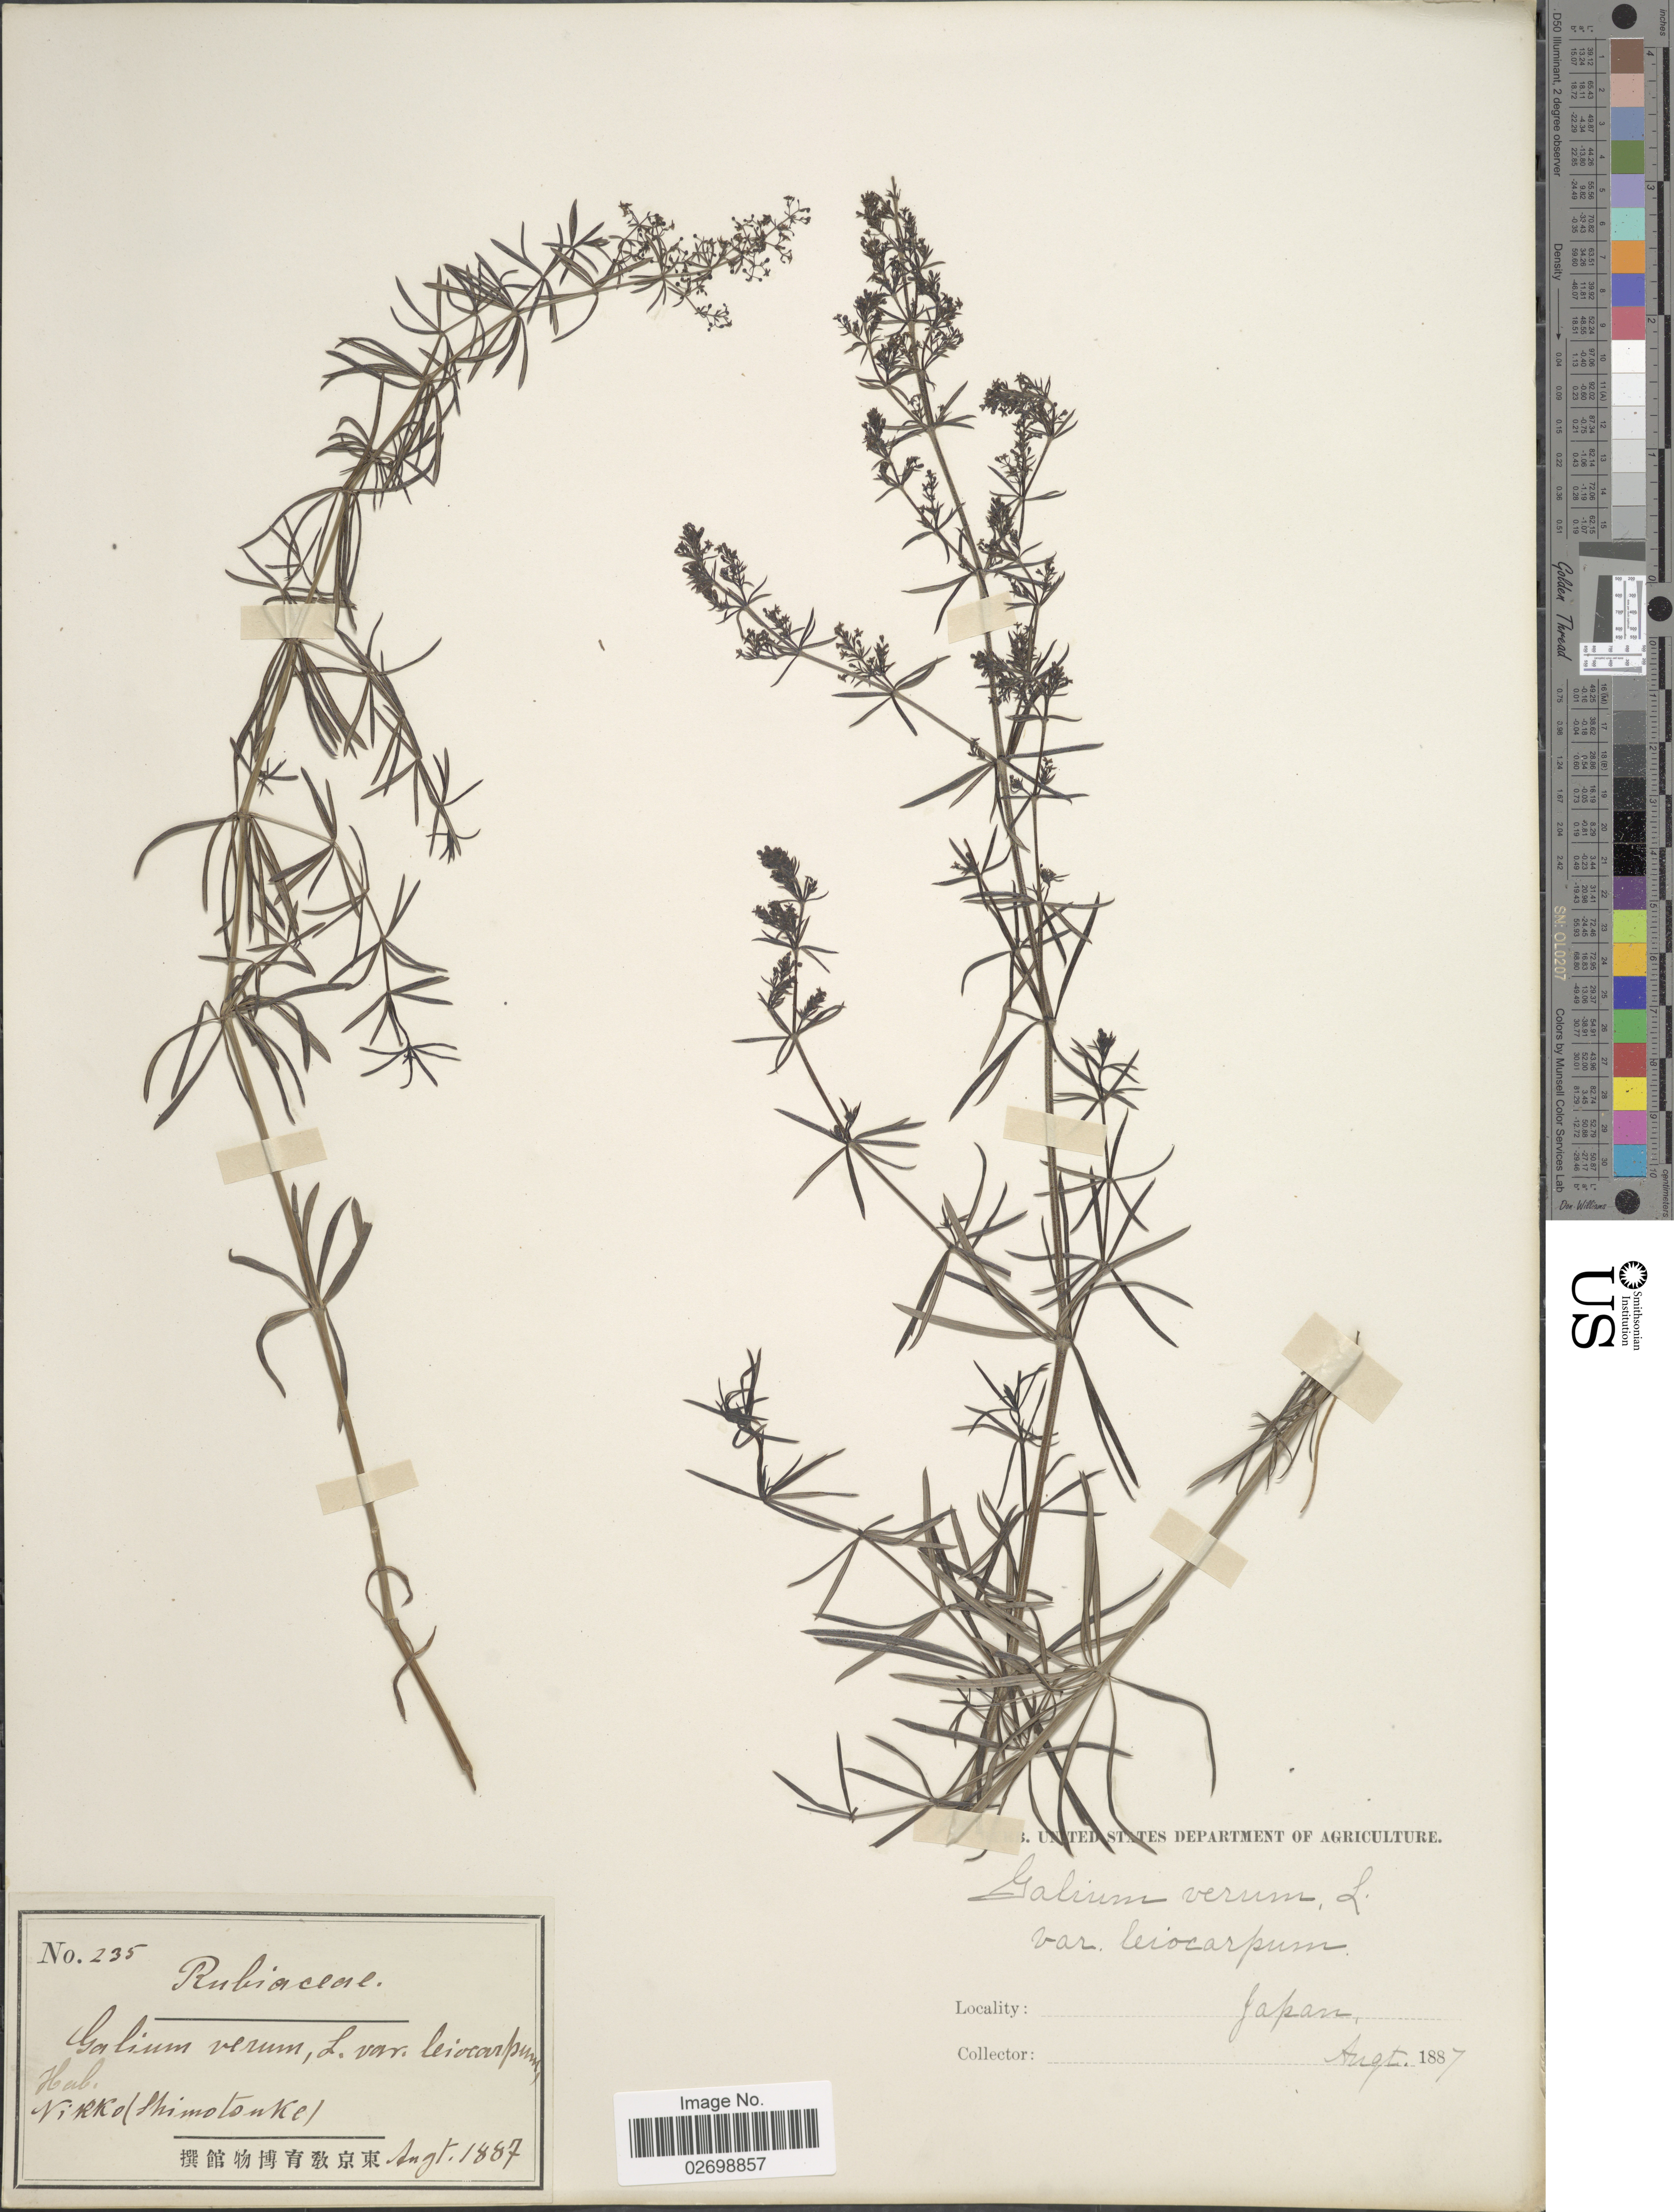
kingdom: Plantae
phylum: Tracheophyta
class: Magnoliopsida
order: Gentianales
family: Rubiaceae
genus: Galium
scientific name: Galium verum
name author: L.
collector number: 235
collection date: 1887-08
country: Japan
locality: Nikko (Shimotsuke)